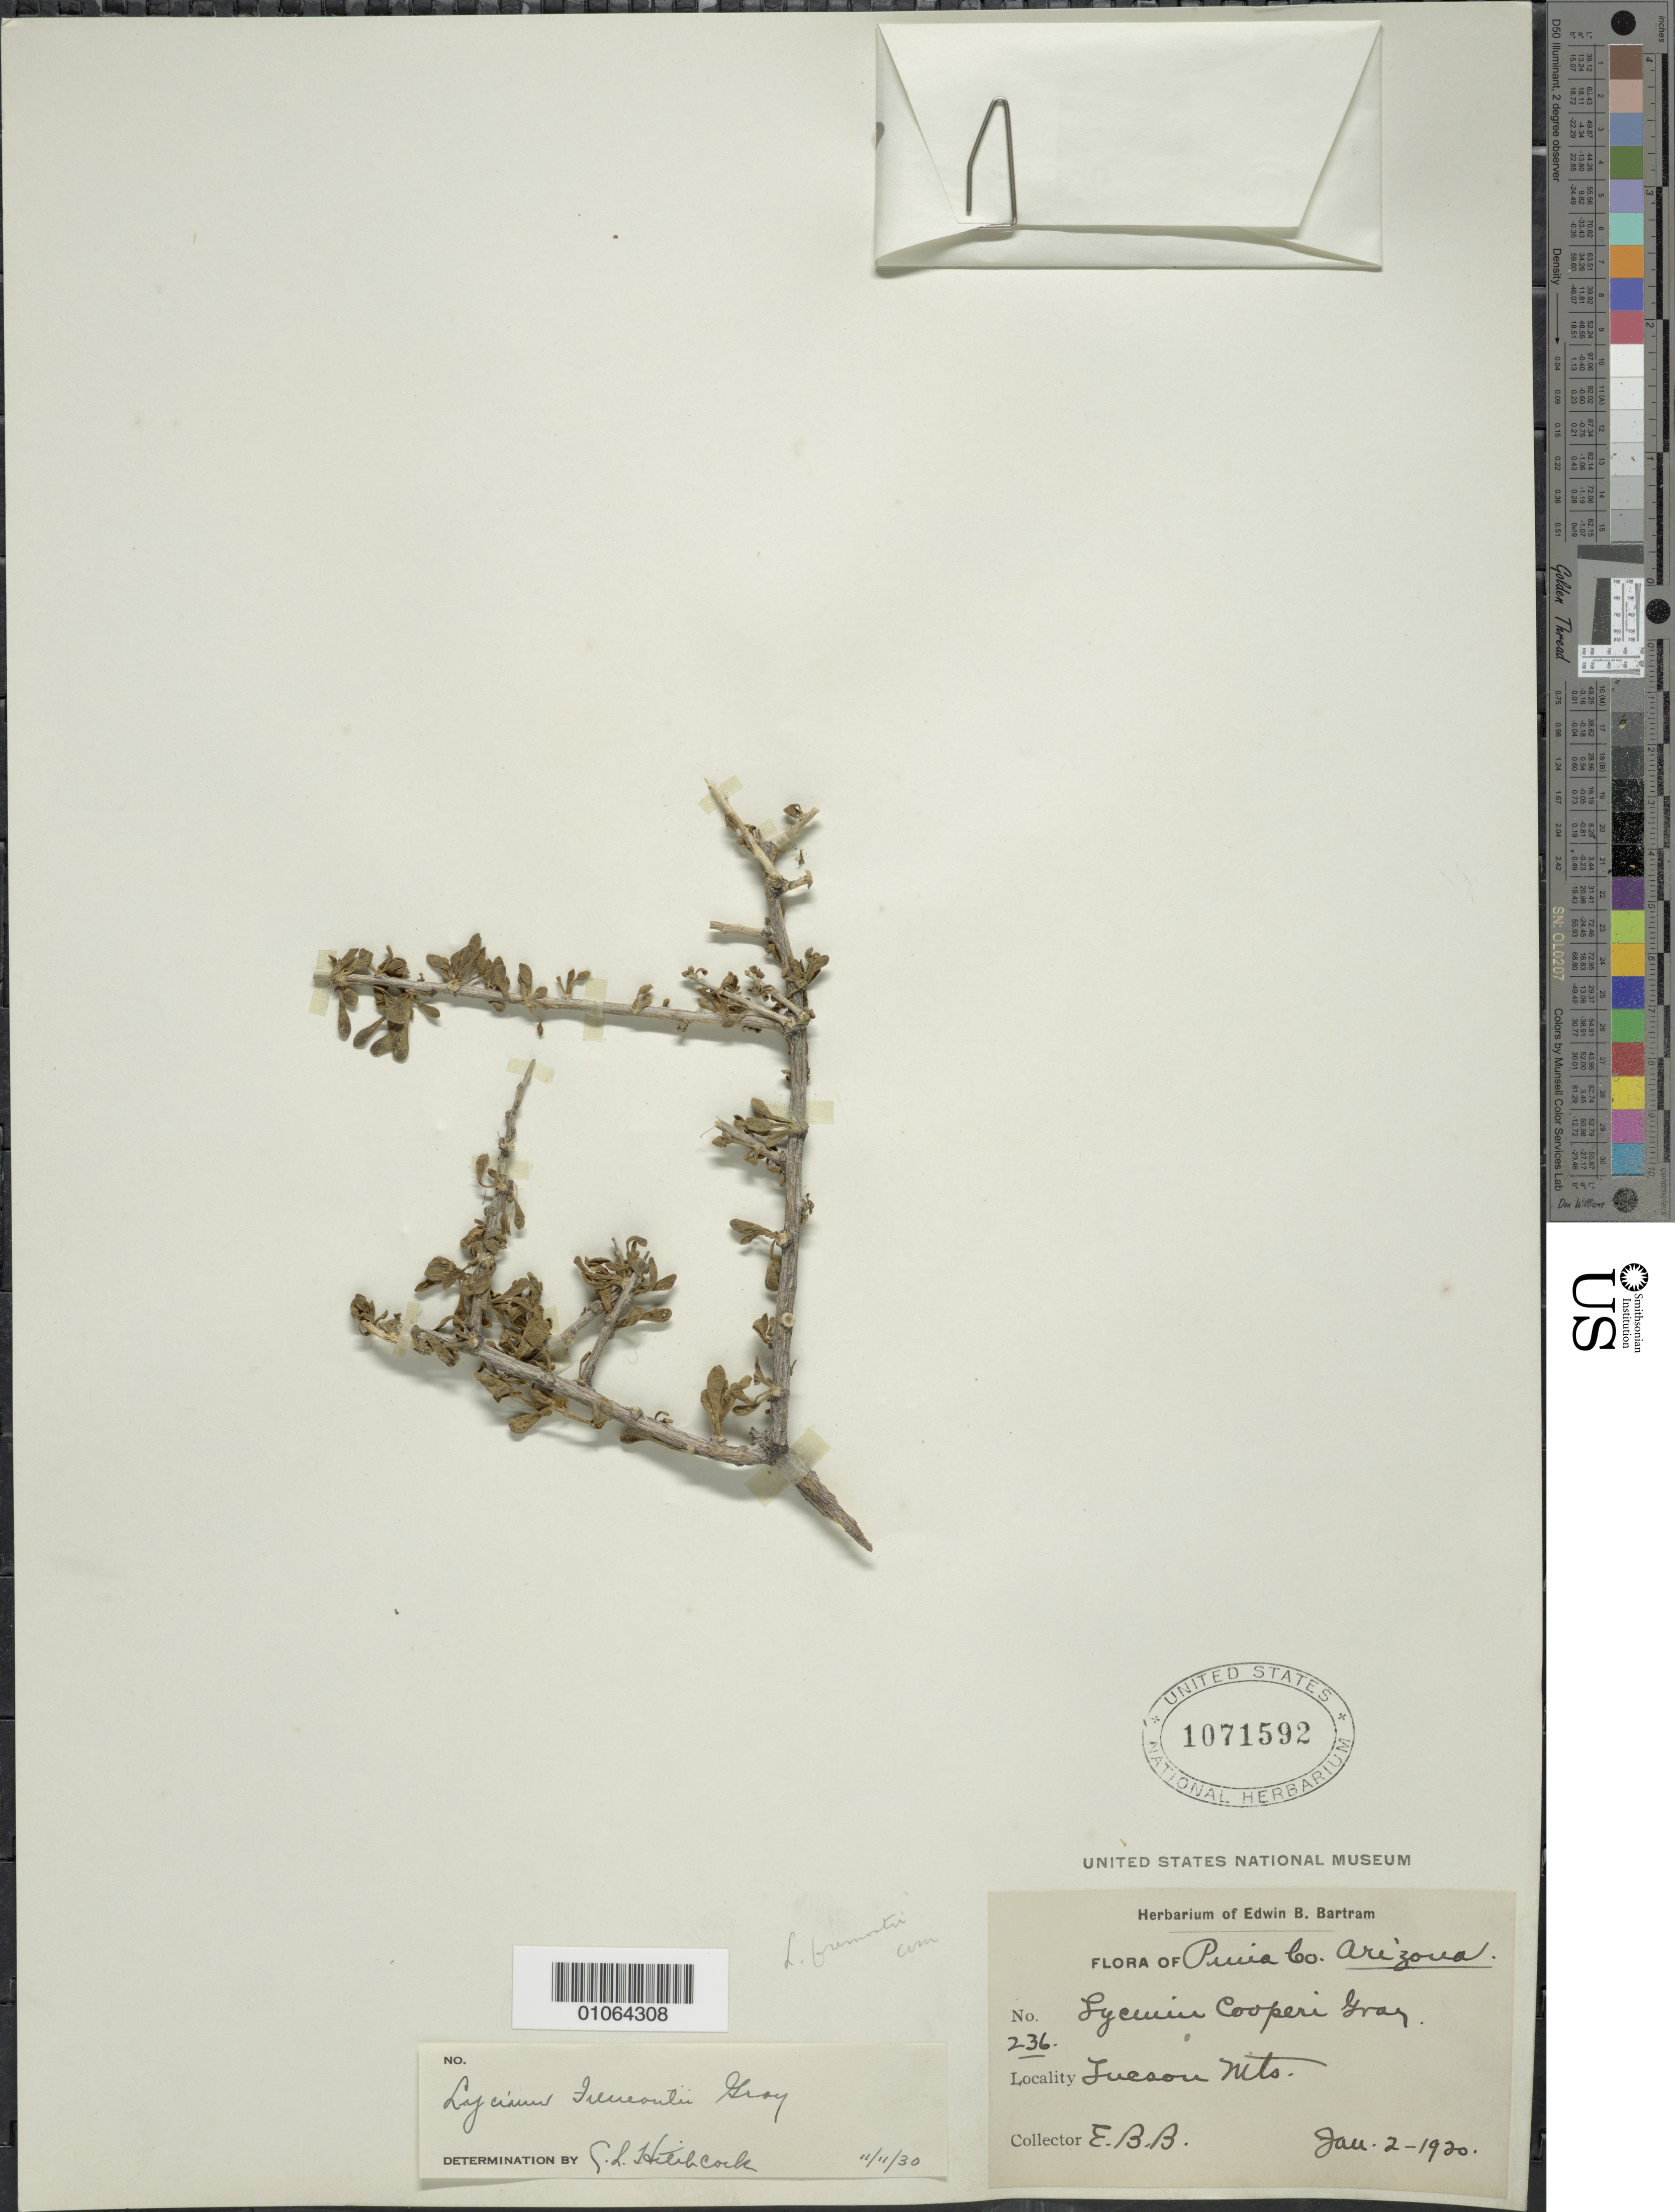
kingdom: Plantae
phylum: Tracheophyta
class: Magnoliopsida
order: Solanales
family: Solanaceae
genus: Lycium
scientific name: Lycium fremontii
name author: A. Gray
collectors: E. B. Bartram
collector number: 236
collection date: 1920-01-02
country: United States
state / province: Arizona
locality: Pima Co., Tucson Mts.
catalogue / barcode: US 1071592